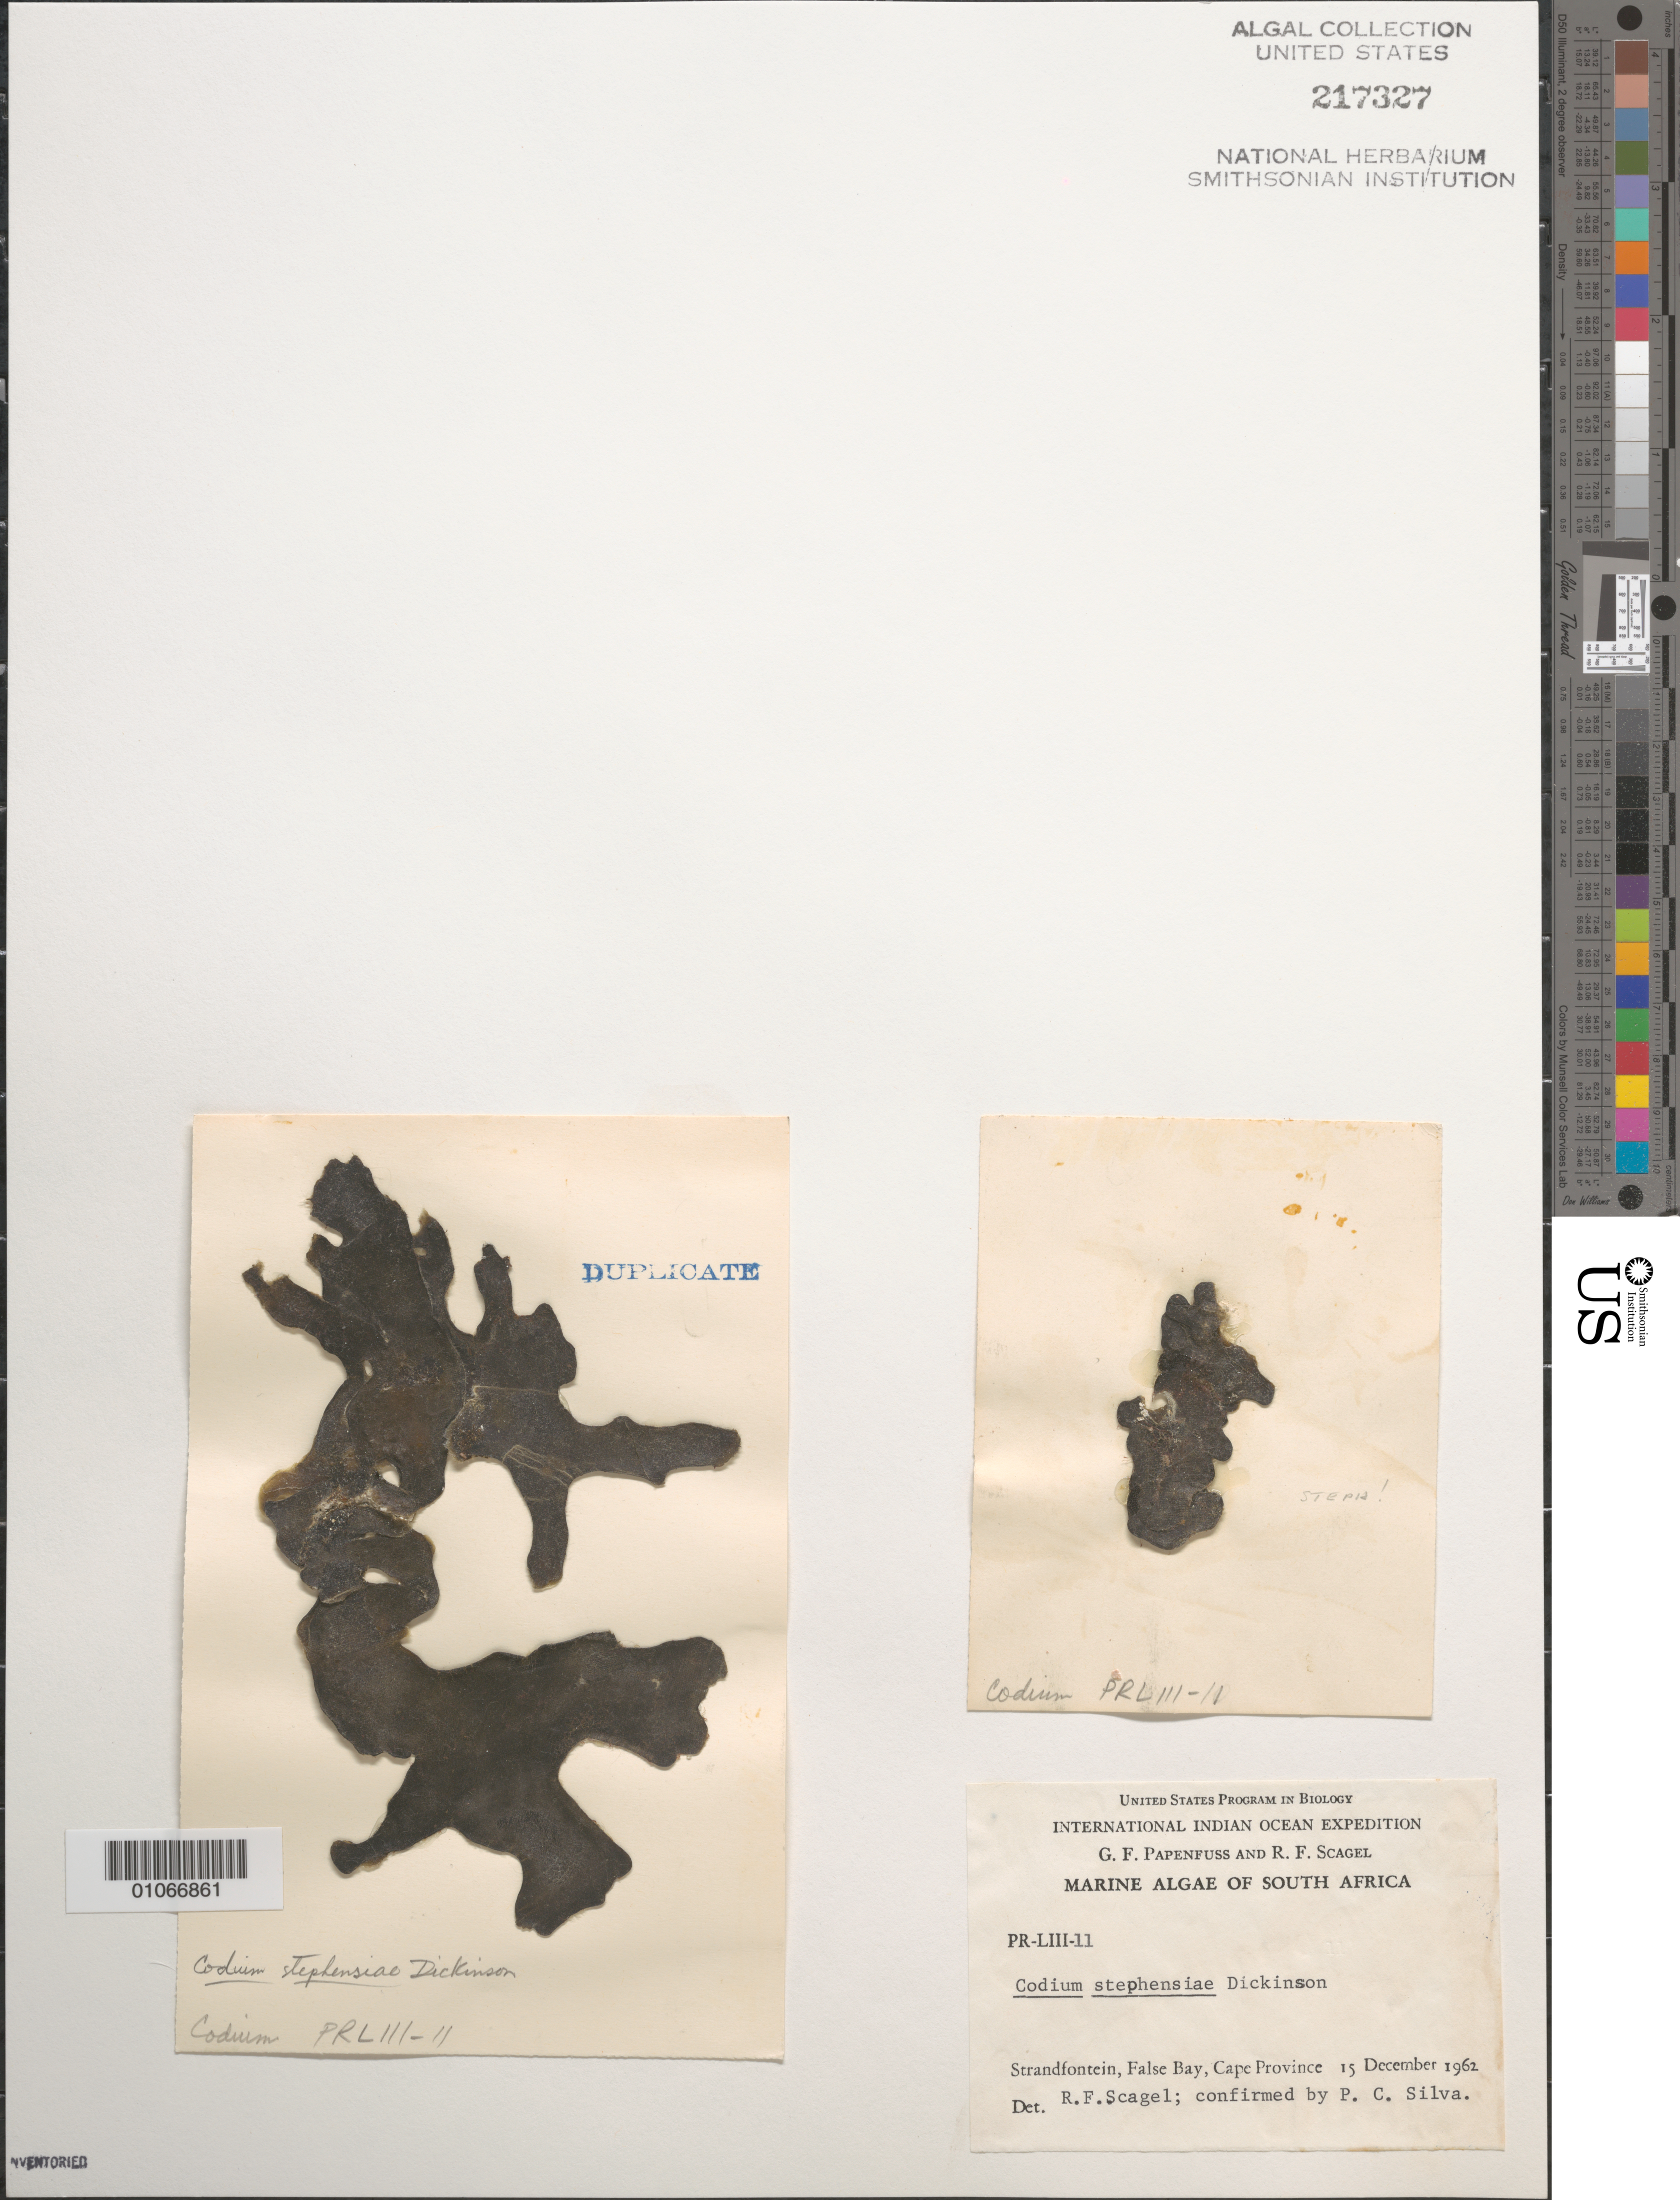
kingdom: Plantae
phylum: Chlorophyta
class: Ulvophyceae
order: Bryopsidales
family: Codiaceae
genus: Codium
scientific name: Codium stephensiae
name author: C.I. Dickinson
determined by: Scagel, R. F.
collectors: G. Papenfuss & R. F. Scagel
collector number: PR-LIII-11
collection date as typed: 15 Dec 1962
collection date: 1962-12-15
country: South Africa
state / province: Western Cape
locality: Strandfontein, False Bay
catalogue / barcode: US 217327